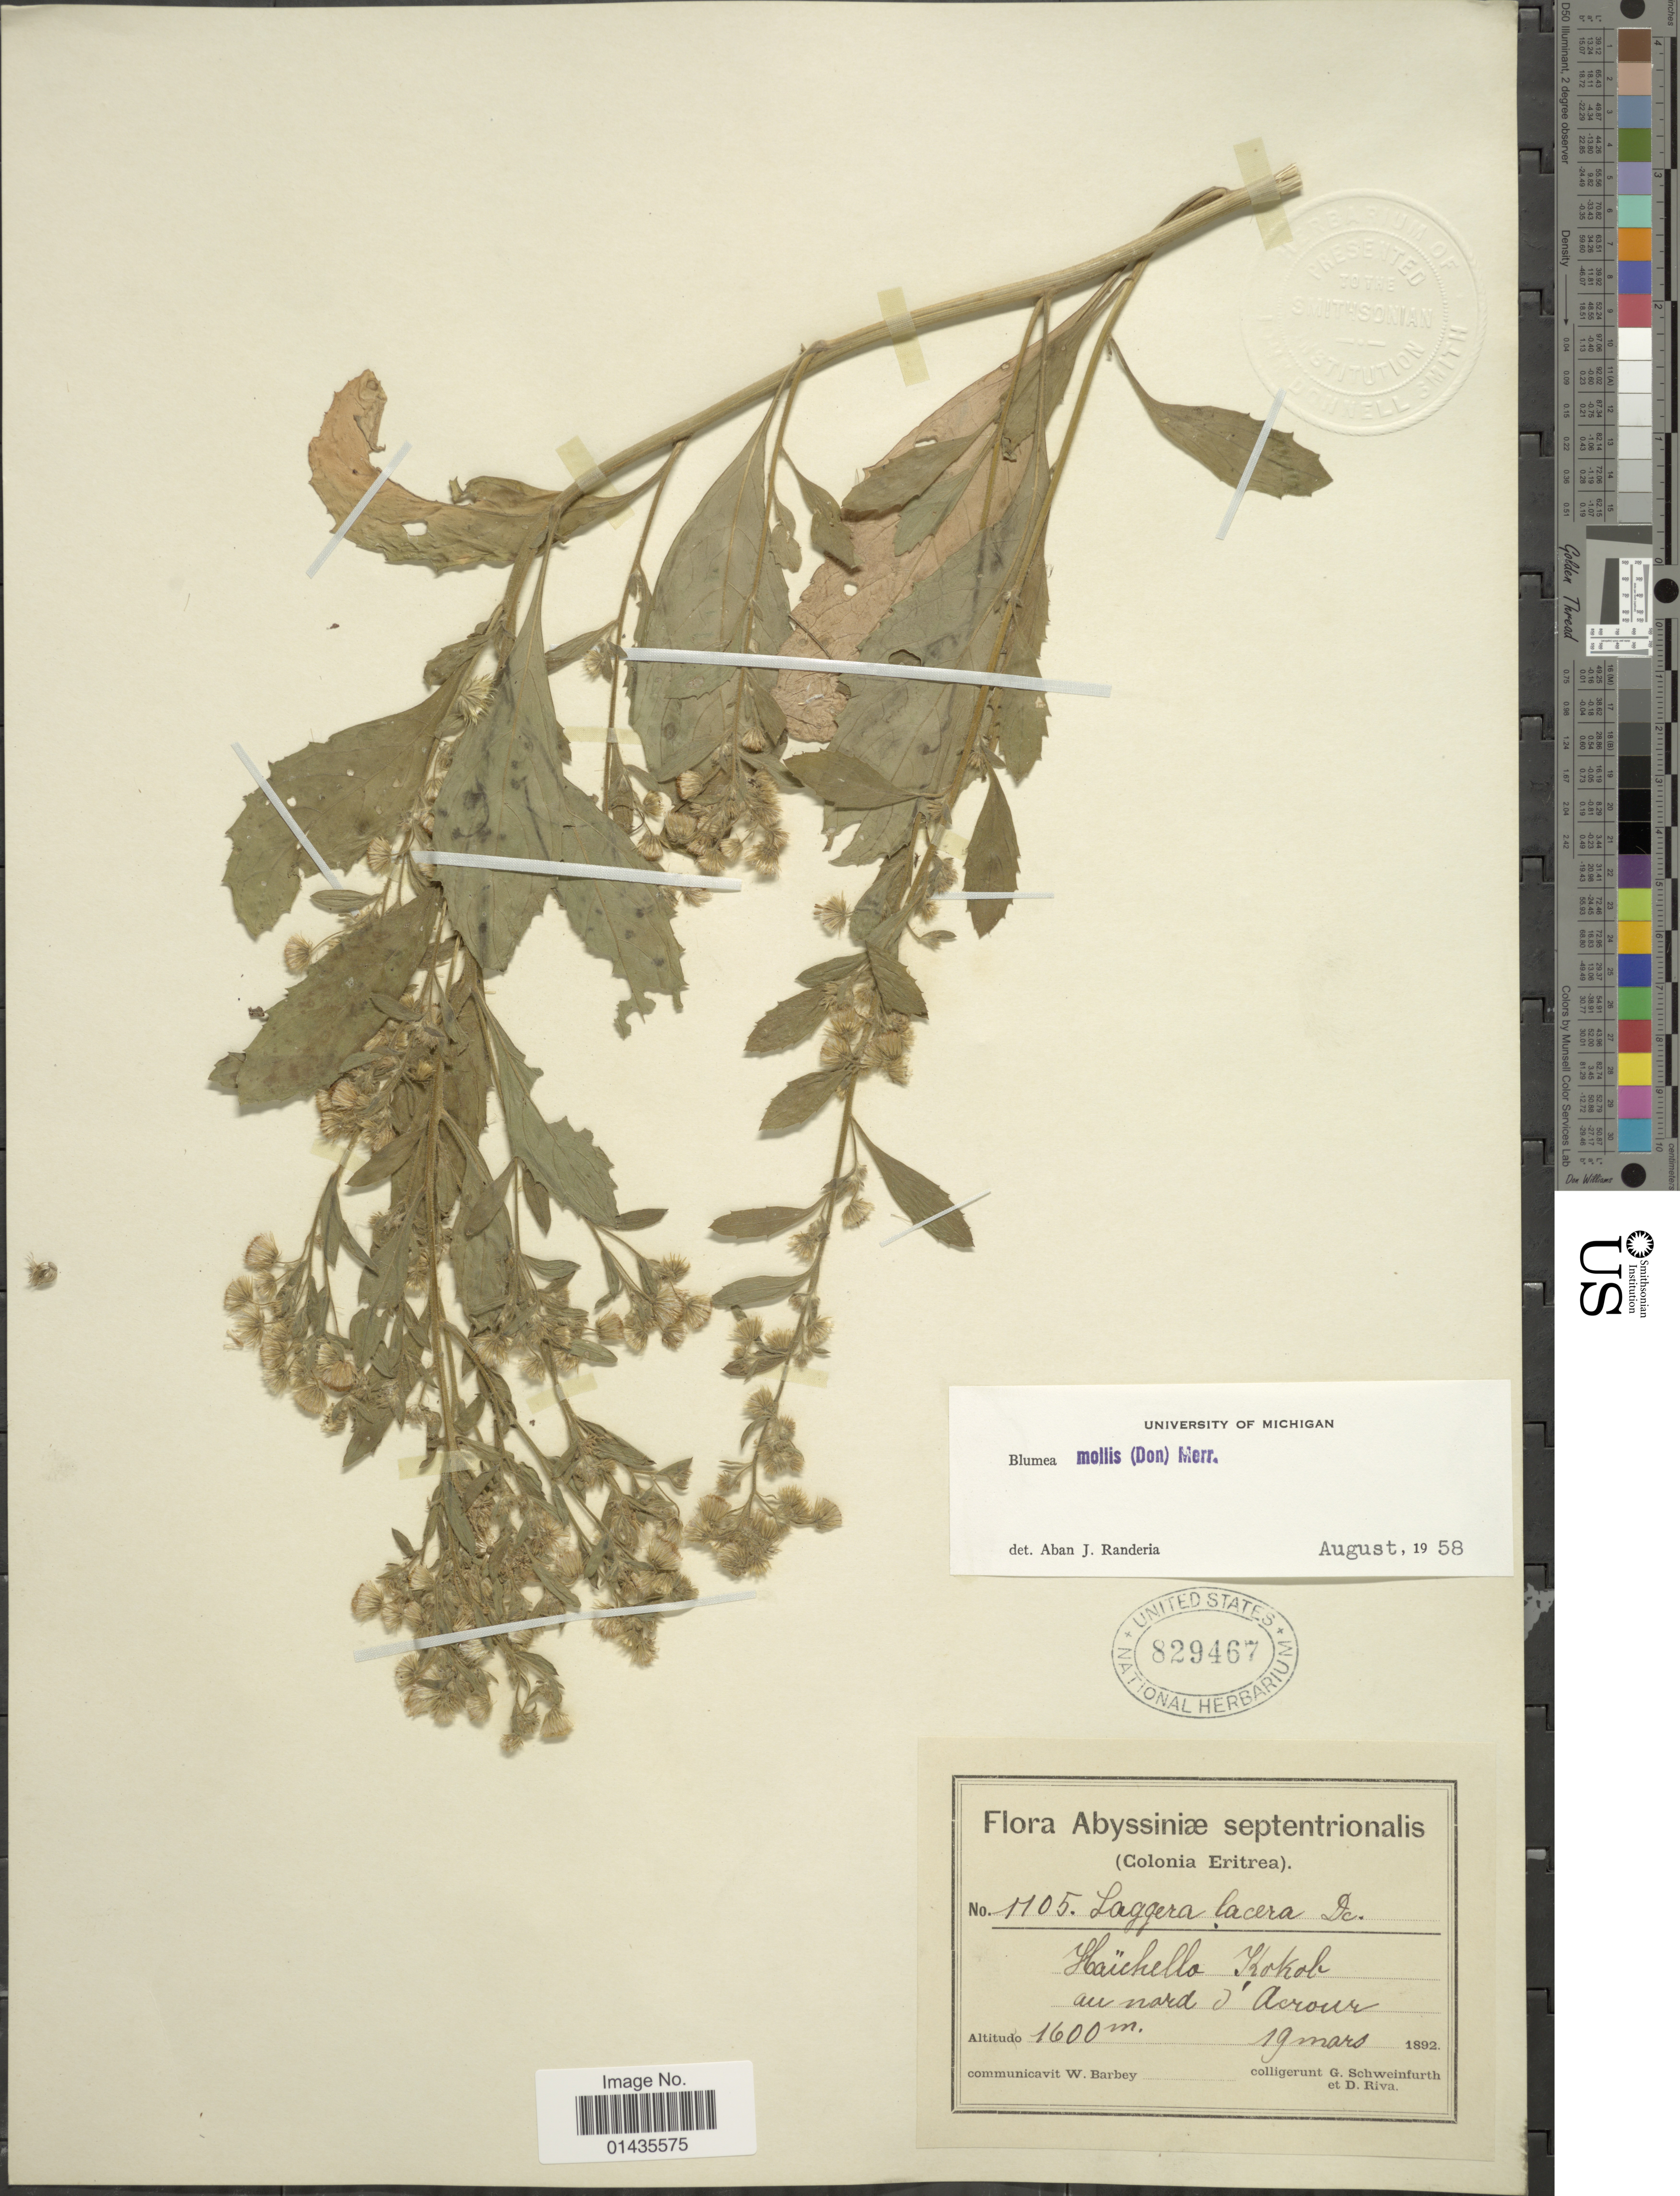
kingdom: Plantae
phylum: Tracheophyta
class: Magnoliopsida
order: Asterales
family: Asteraceae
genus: Blumea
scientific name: Blumea mollis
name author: (D. Don) Merr.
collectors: G. A. Schweinfurth (herbarium) & D. Riva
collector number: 1105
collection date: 1892-03-19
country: Eritrea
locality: Abyssiniae, Haichello Kokob, au nord d'Acrour.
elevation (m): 1600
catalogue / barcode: US 829467